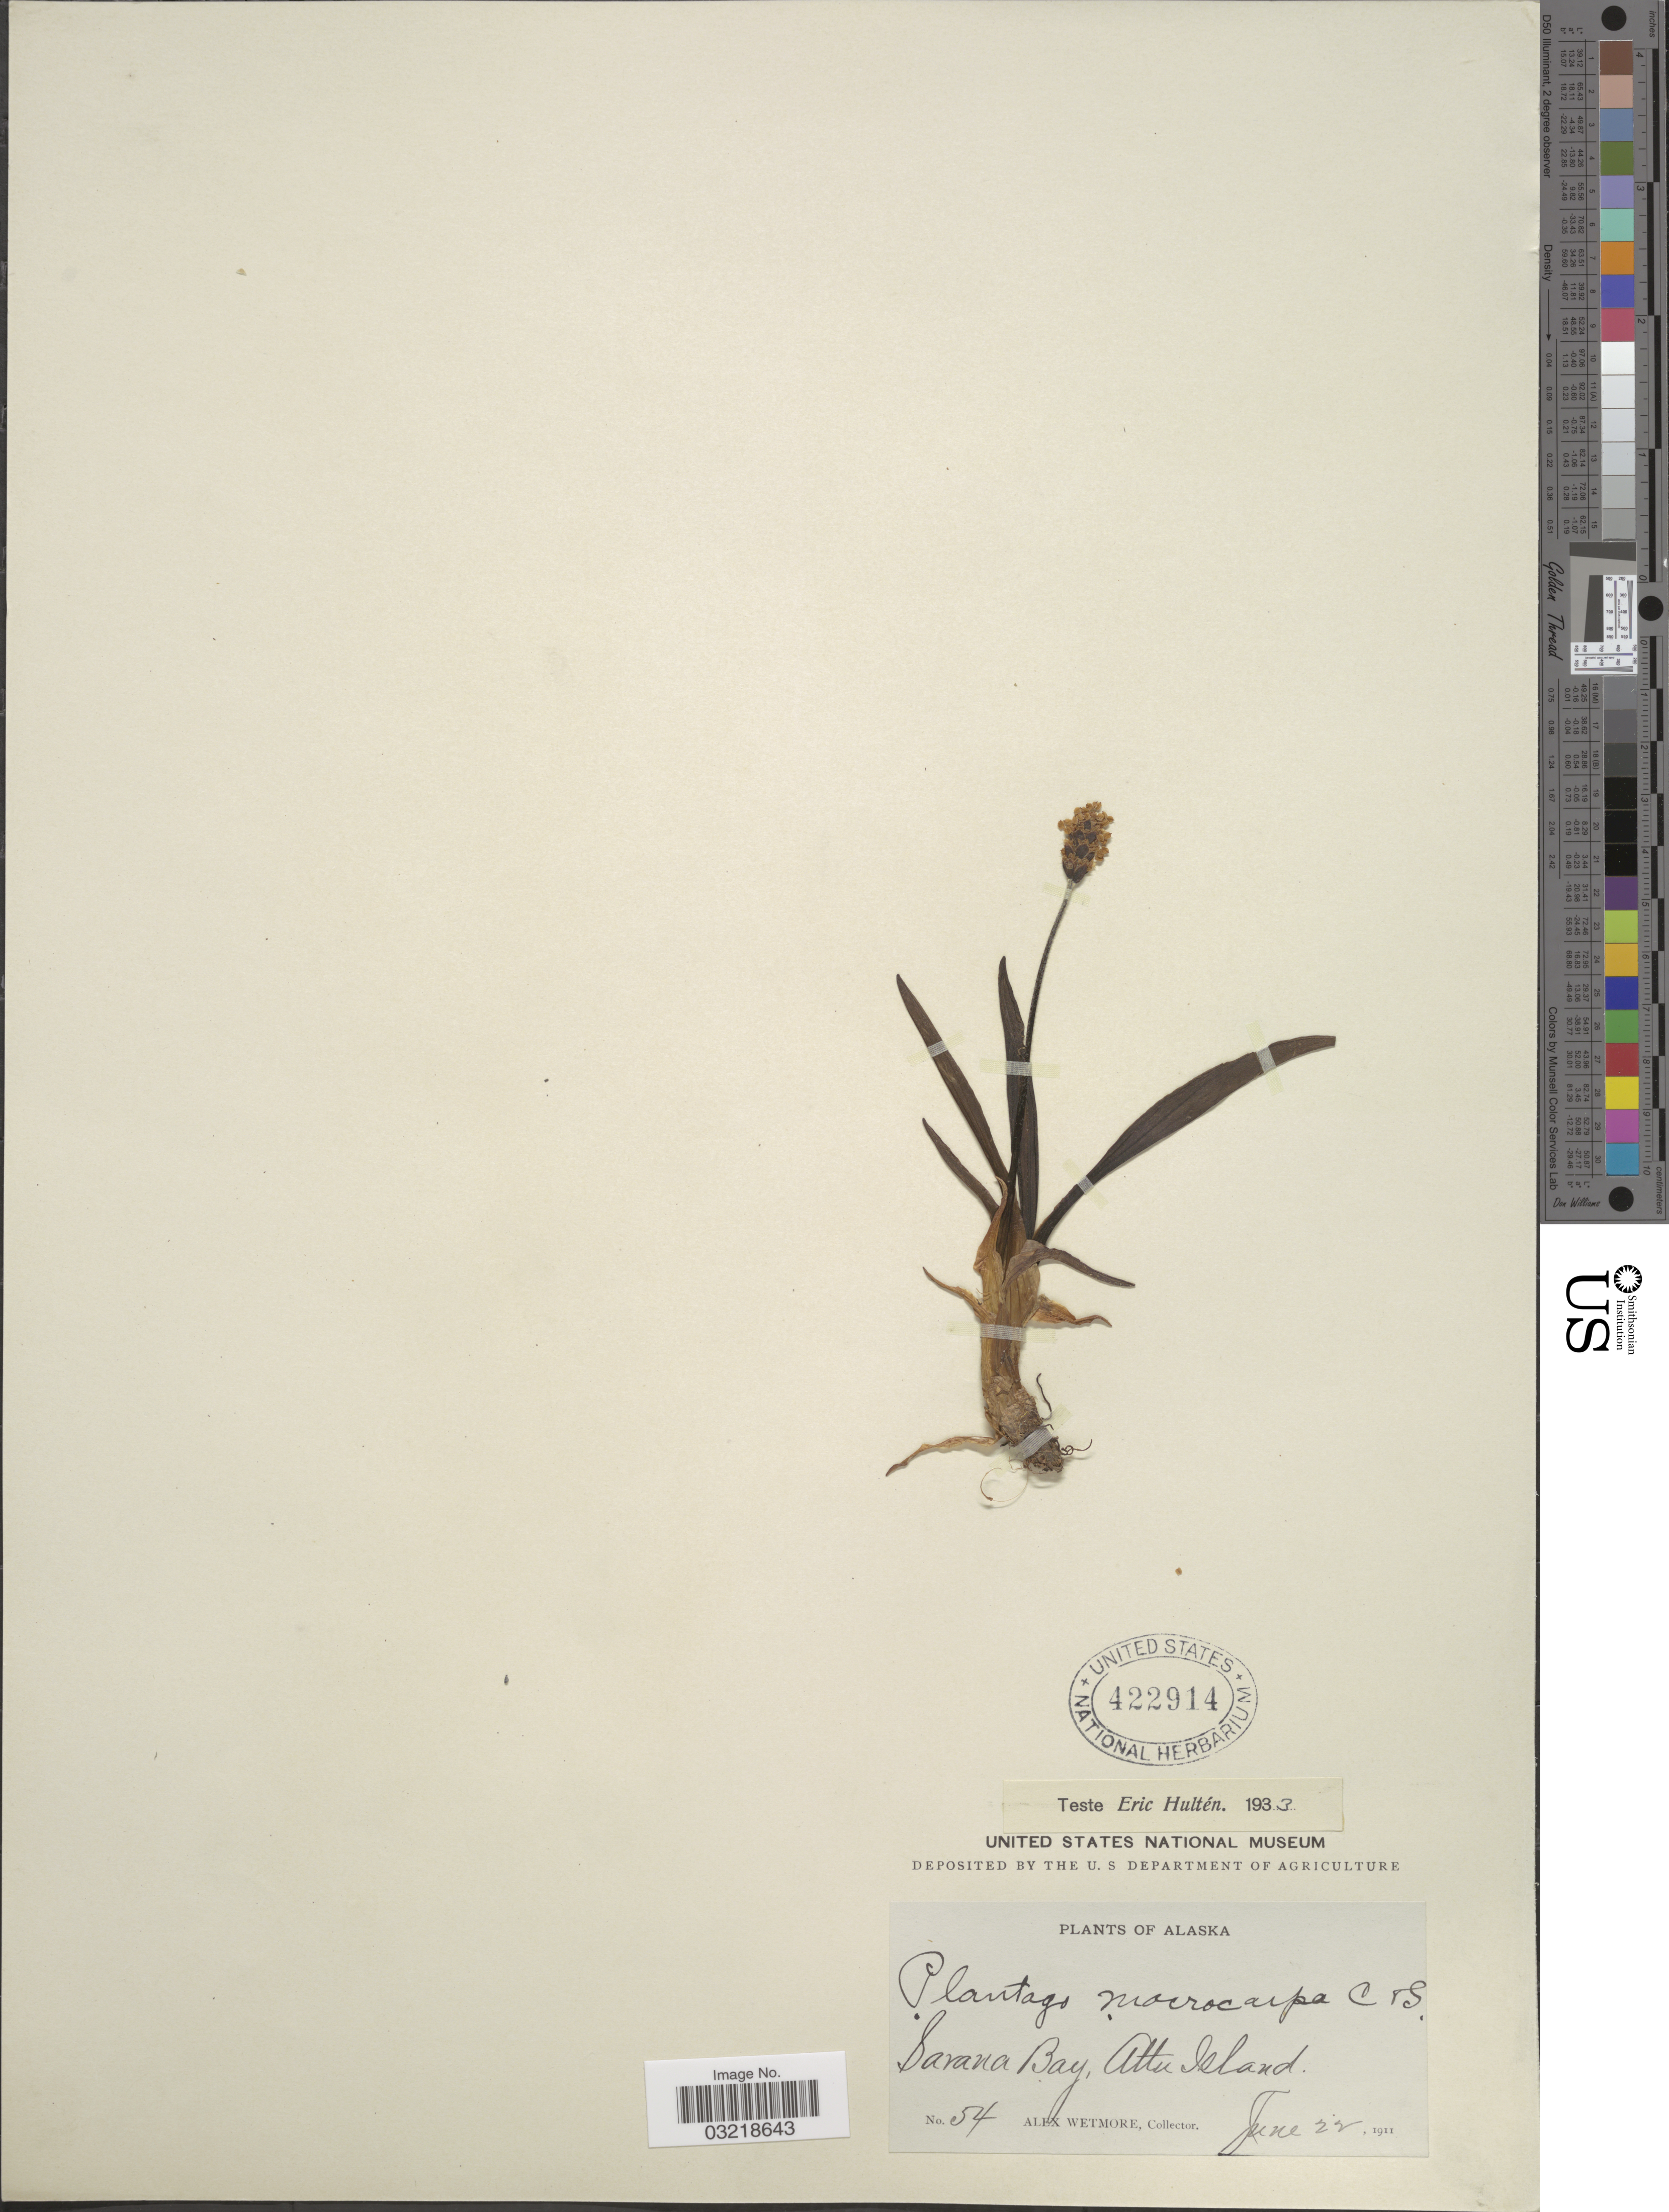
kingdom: Plantae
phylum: Tracheophyta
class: Magnoliopsida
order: Lamiales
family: Plantaginaceae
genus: Plantago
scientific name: Plantago macrocarpa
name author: Cham. & Schltdl.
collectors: A. Wetmore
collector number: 54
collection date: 1911-06-22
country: United States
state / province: Alaska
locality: Savana Bay, Attu Island.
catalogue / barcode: US 422914